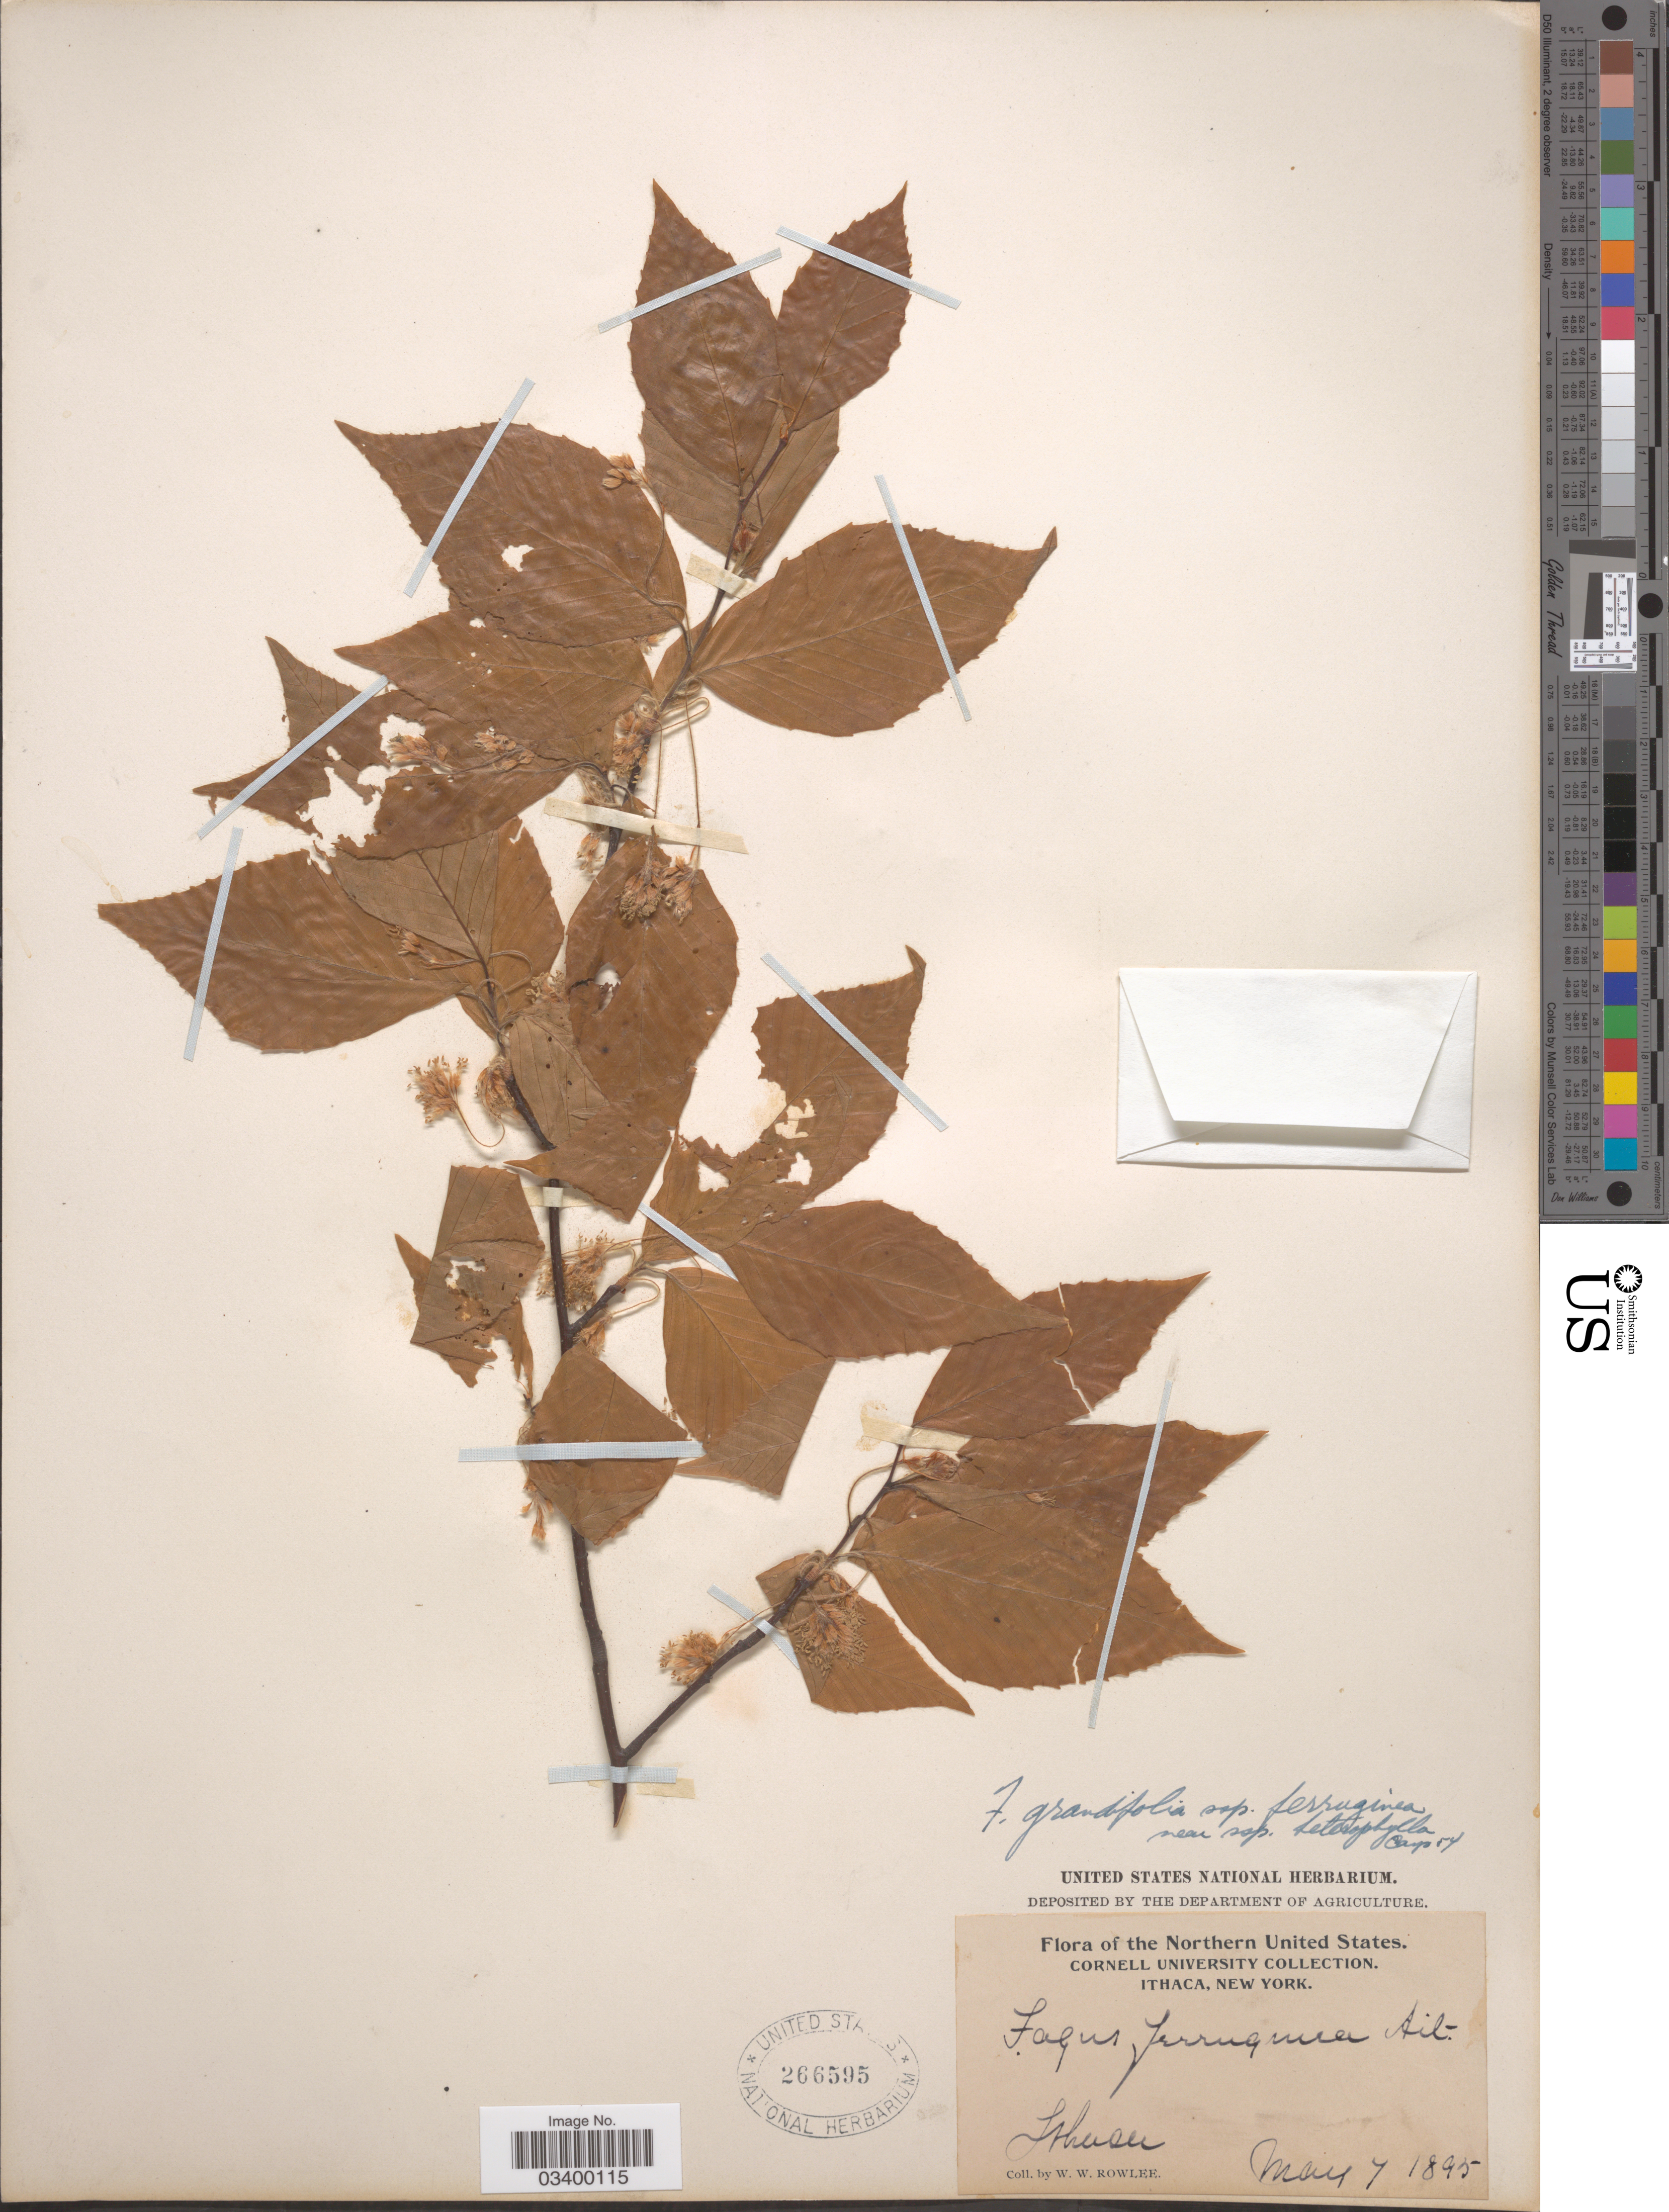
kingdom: Plantae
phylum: Tracheophyta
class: Magnoliopsida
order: Fagales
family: Fagaceae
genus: Fagus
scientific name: Fagus grandifolia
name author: Ehrh.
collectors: W. W. Rowlee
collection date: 1895-05-07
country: United States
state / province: New York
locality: Northern United States. Ithaca.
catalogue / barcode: US 266595